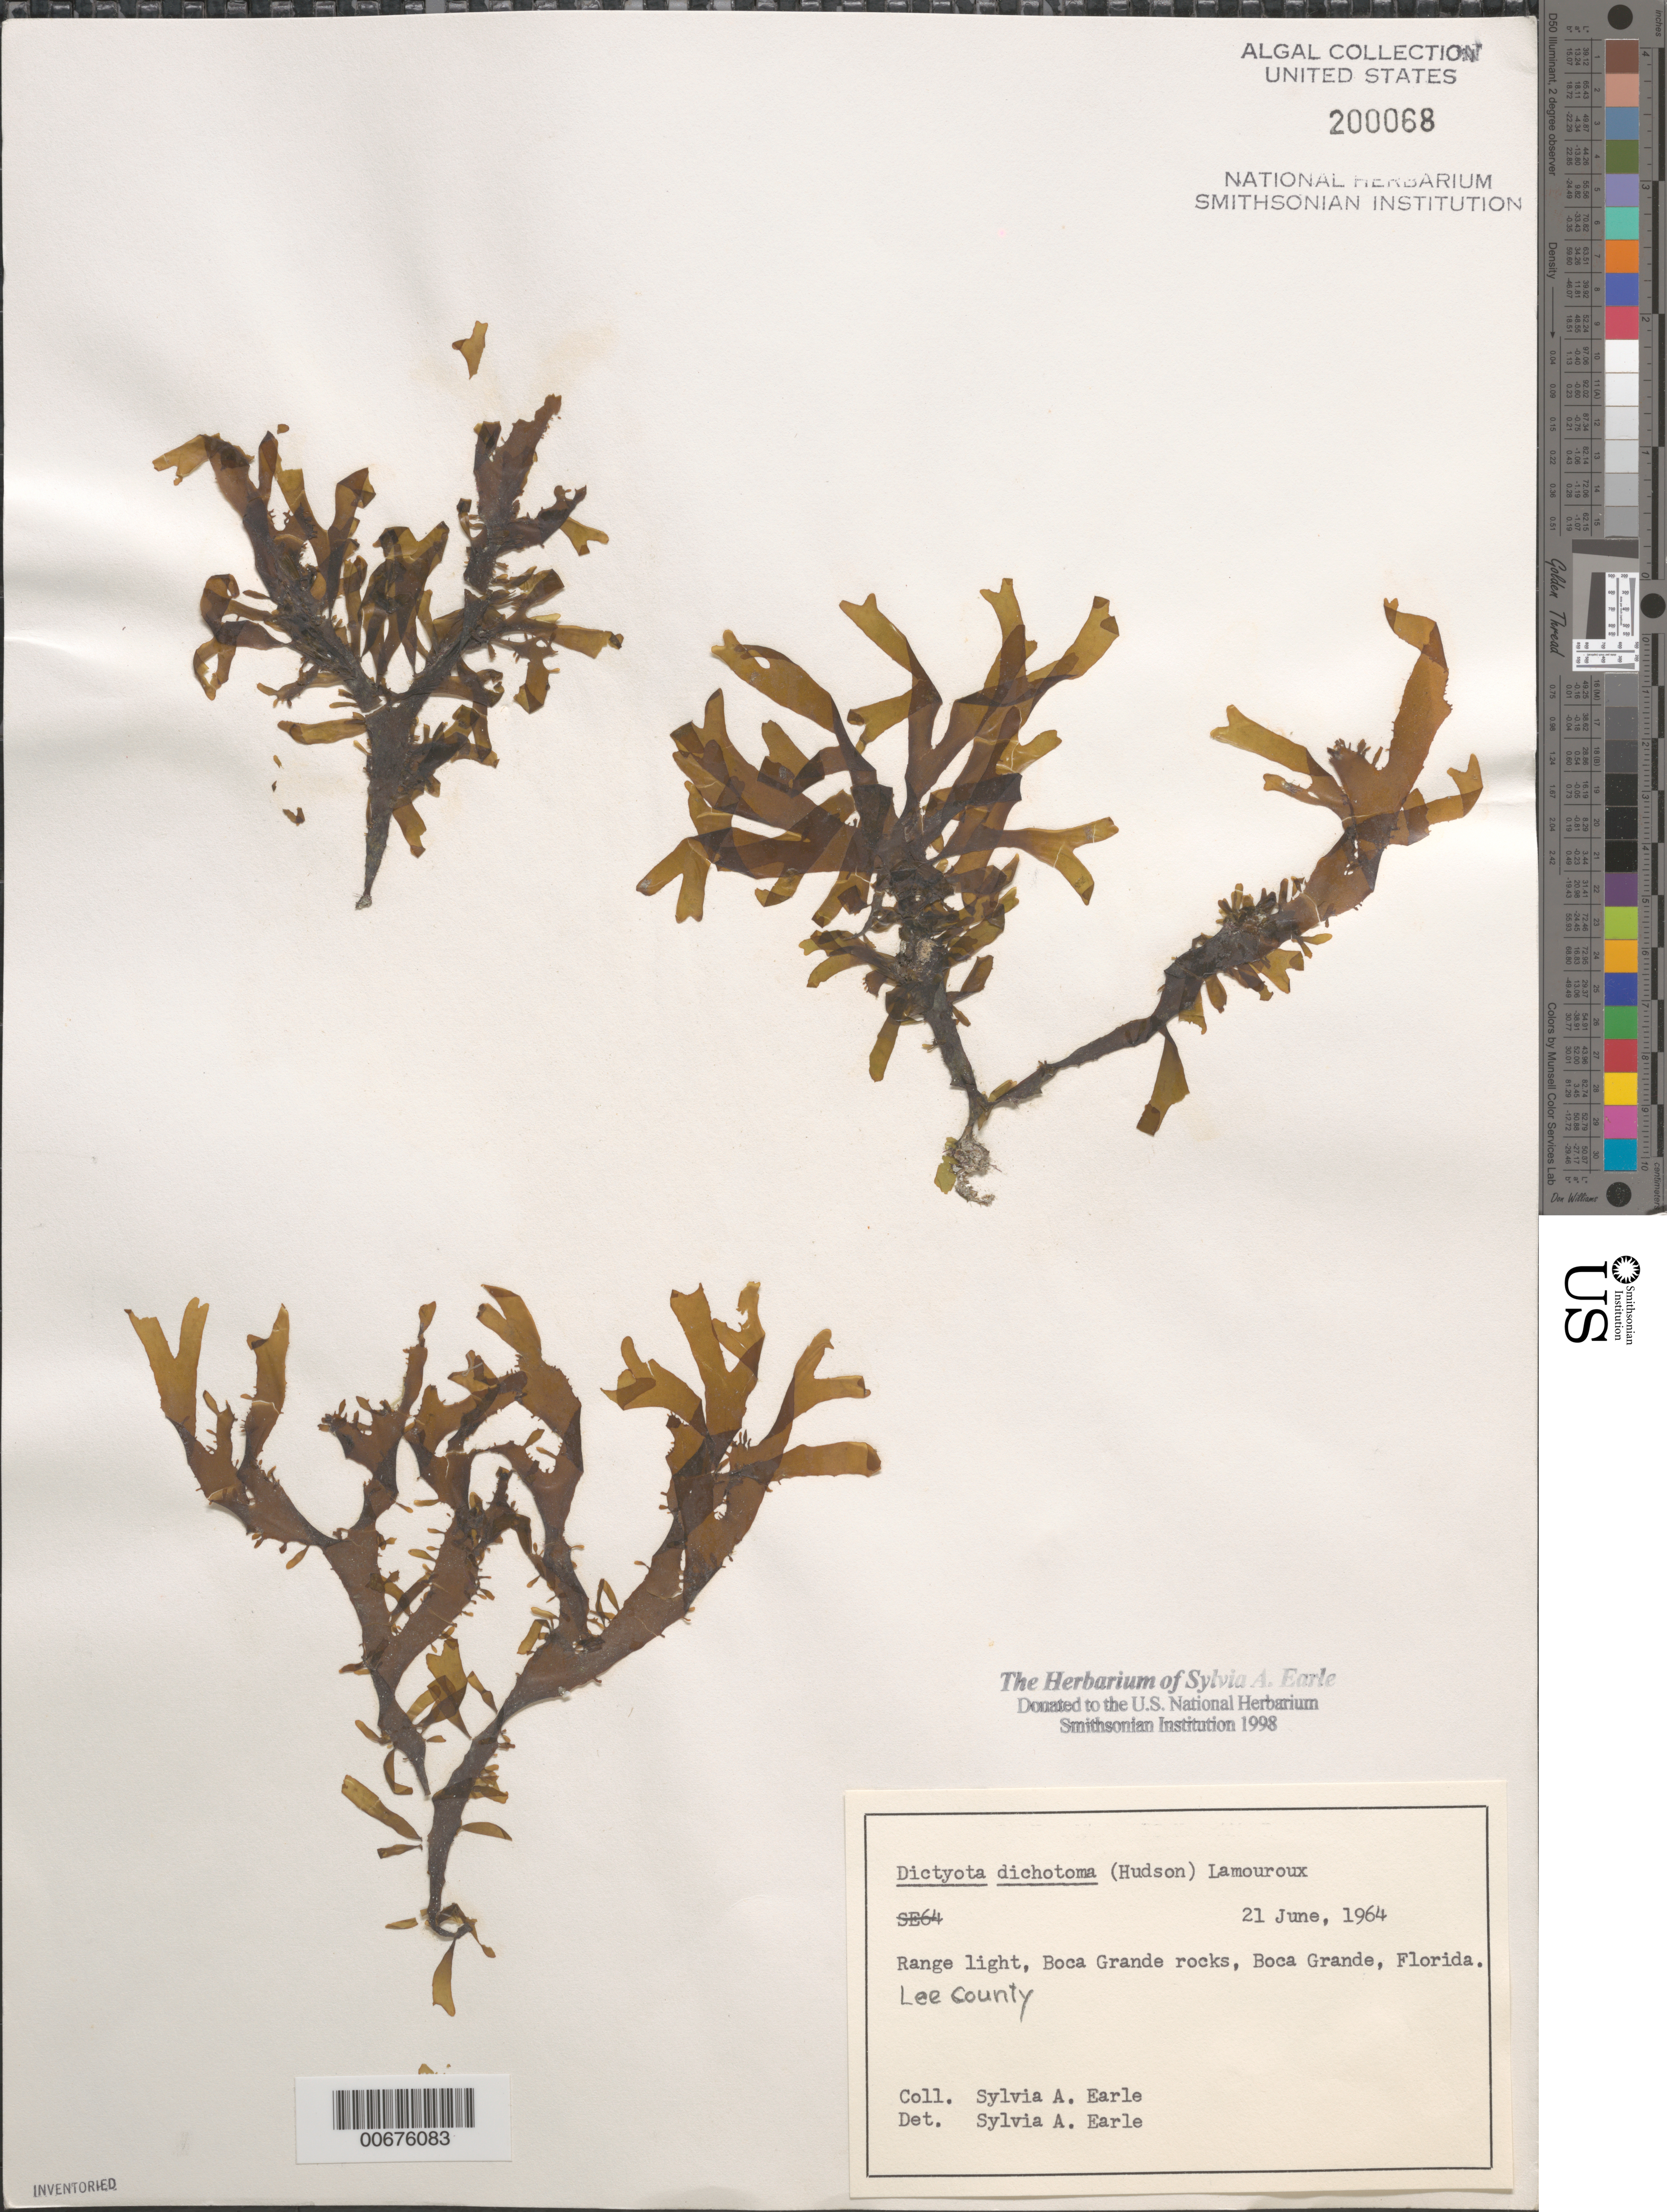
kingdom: Chromista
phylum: Ochrophyta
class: Phaeophyceae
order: Dictyotales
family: Dictyotaceae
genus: Dictyota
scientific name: Dictyota dichotoma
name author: (Huds.) J.V.Lamouroux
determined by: Earle, S. A.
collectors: S. A. Earle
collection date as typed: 21 Jun 1964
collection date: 1964-06-21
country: United States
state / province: Florida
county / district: Lee County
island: Gasparilla Island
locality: Boca Grande, Boca Grande Rocks, range lights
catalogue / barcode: US 200068